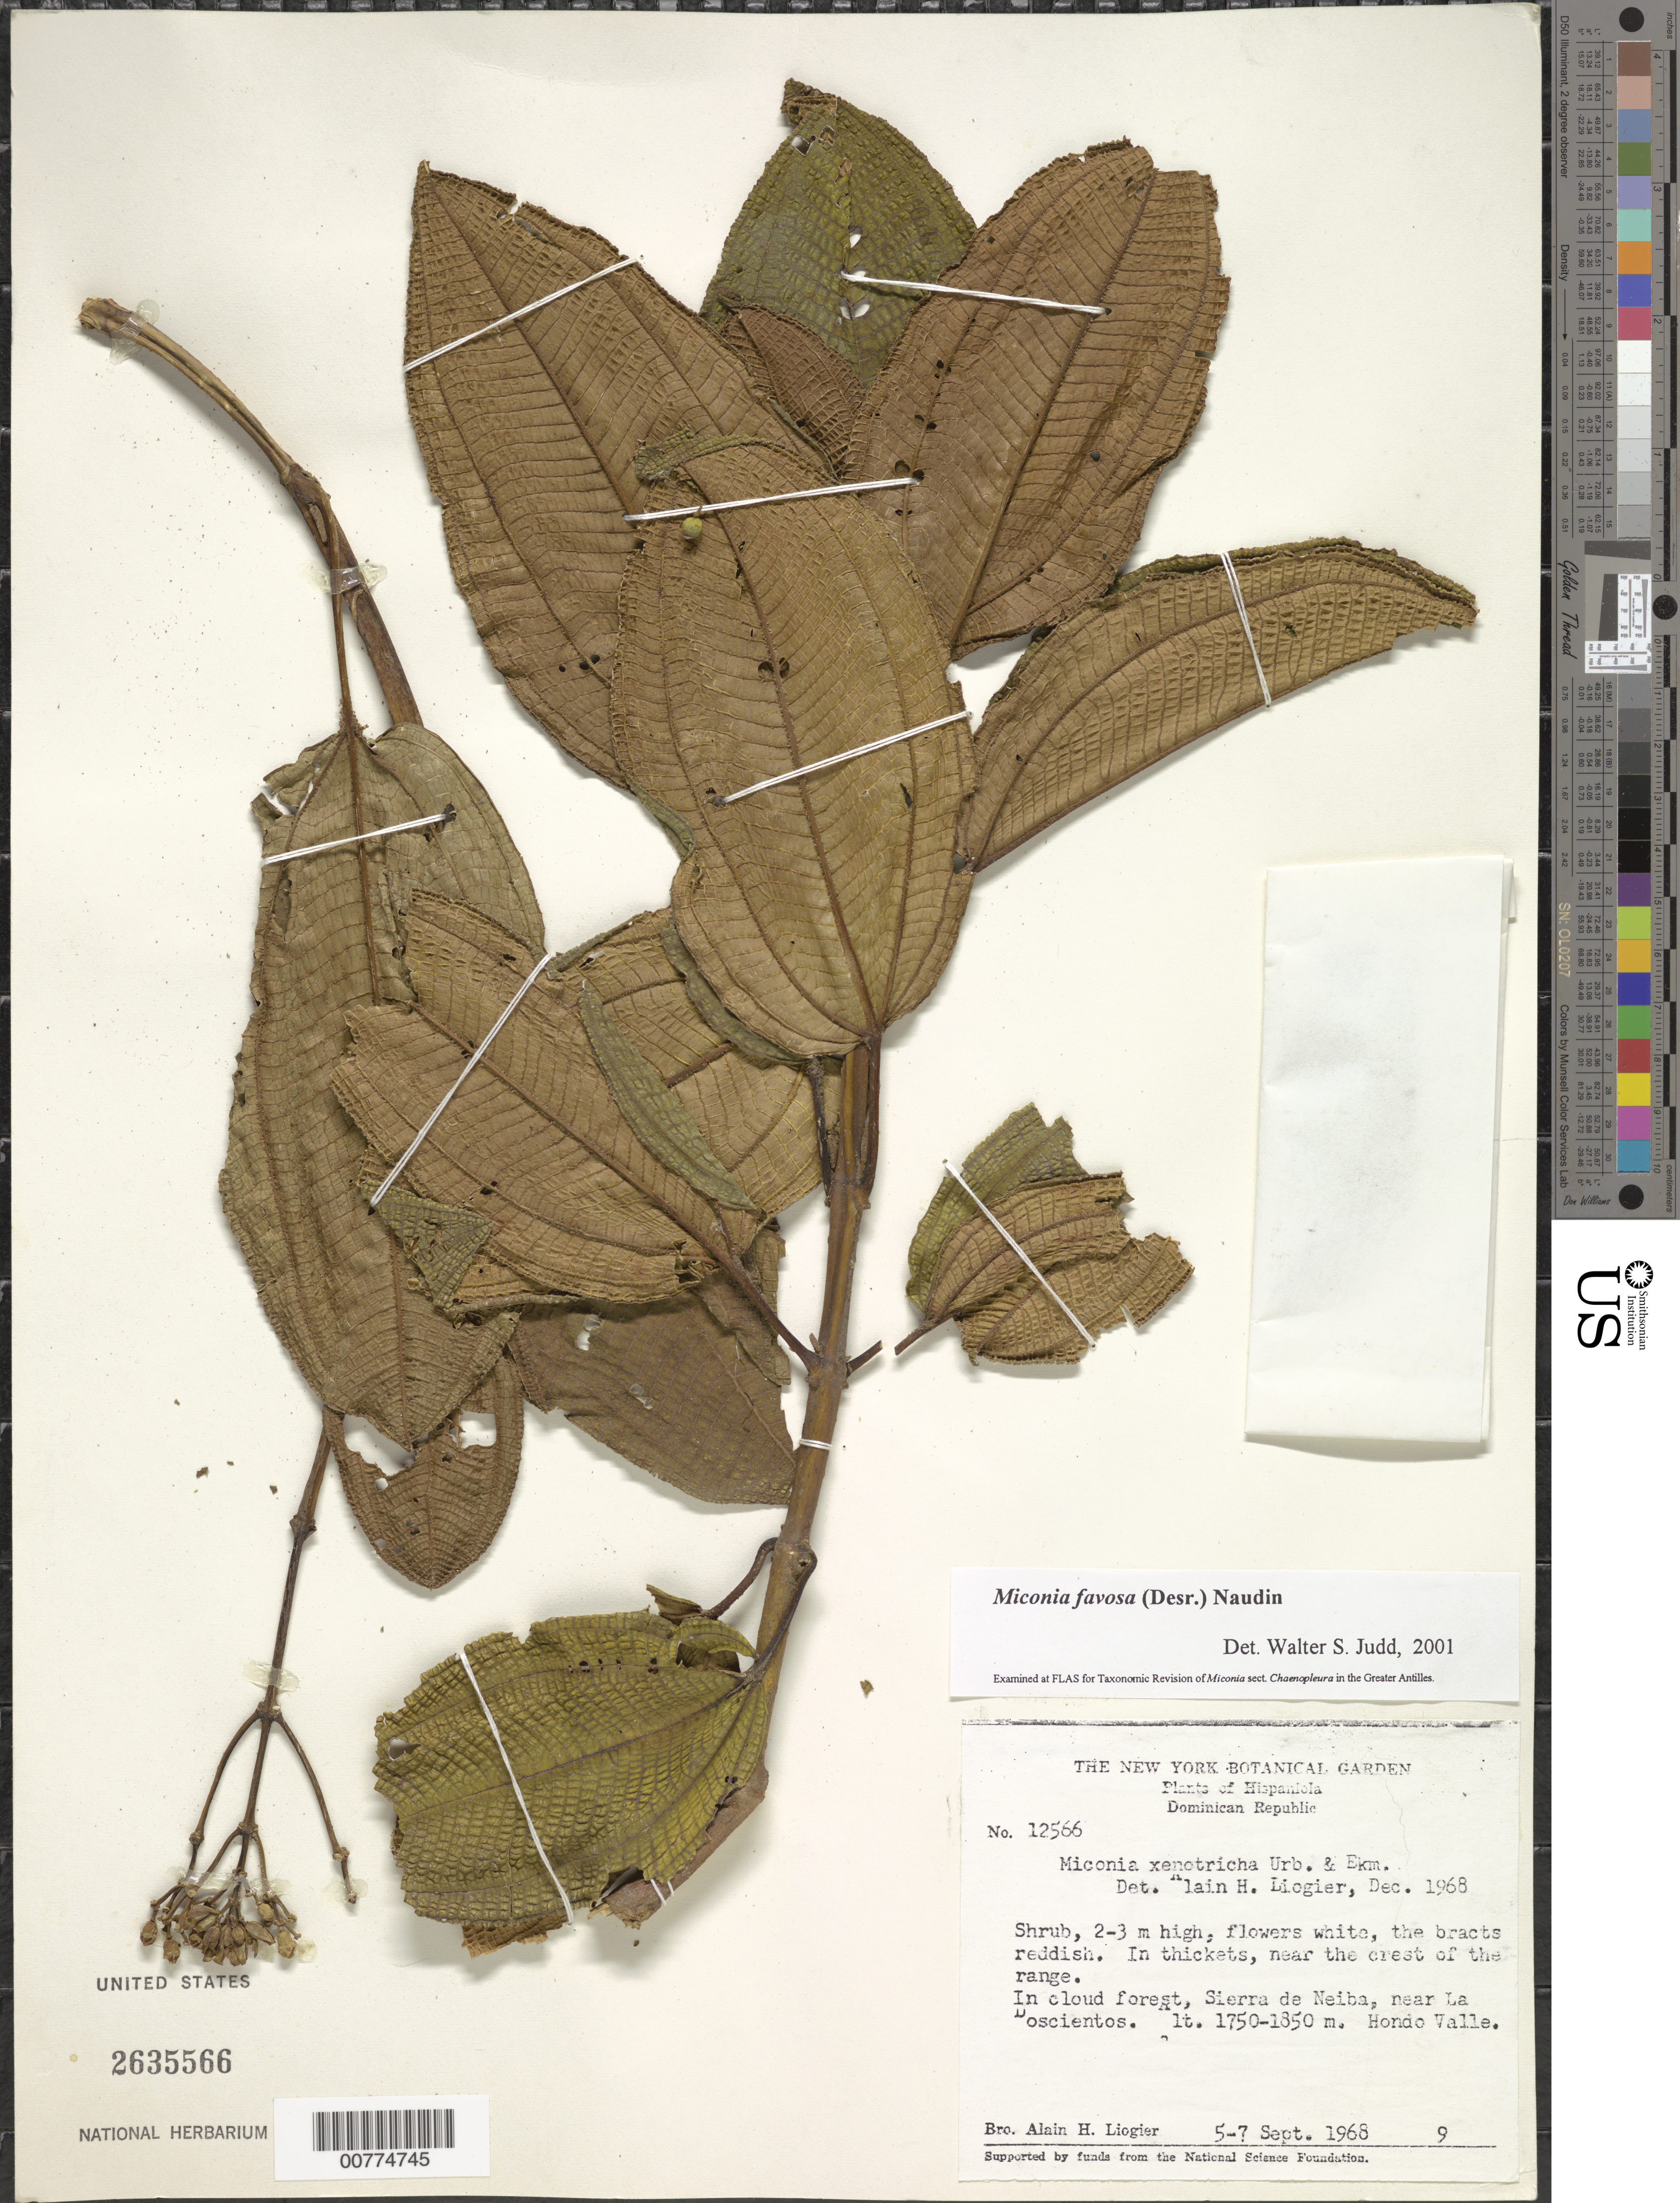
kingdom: Plantae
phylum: Tracheophyta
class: Magnoliopsida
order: Myrtales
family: Melastomataceae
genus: Miconia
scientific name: Miconia favosa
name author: (Desr.) Naudin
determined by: Judd, Walter S.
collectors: A. H. Liogier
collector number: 12566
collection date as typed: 05 Sep 1968 to 07 Sep 1968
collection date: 1968-09-05/1968-09-07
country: Dominican Republic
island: Hispaniola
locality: Sierra de Neiba, Hondo Valle, near La Doscientos.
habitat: In cloud forest, in thickets, near the crest of the range.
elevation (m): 1750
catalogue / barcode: US 2635566